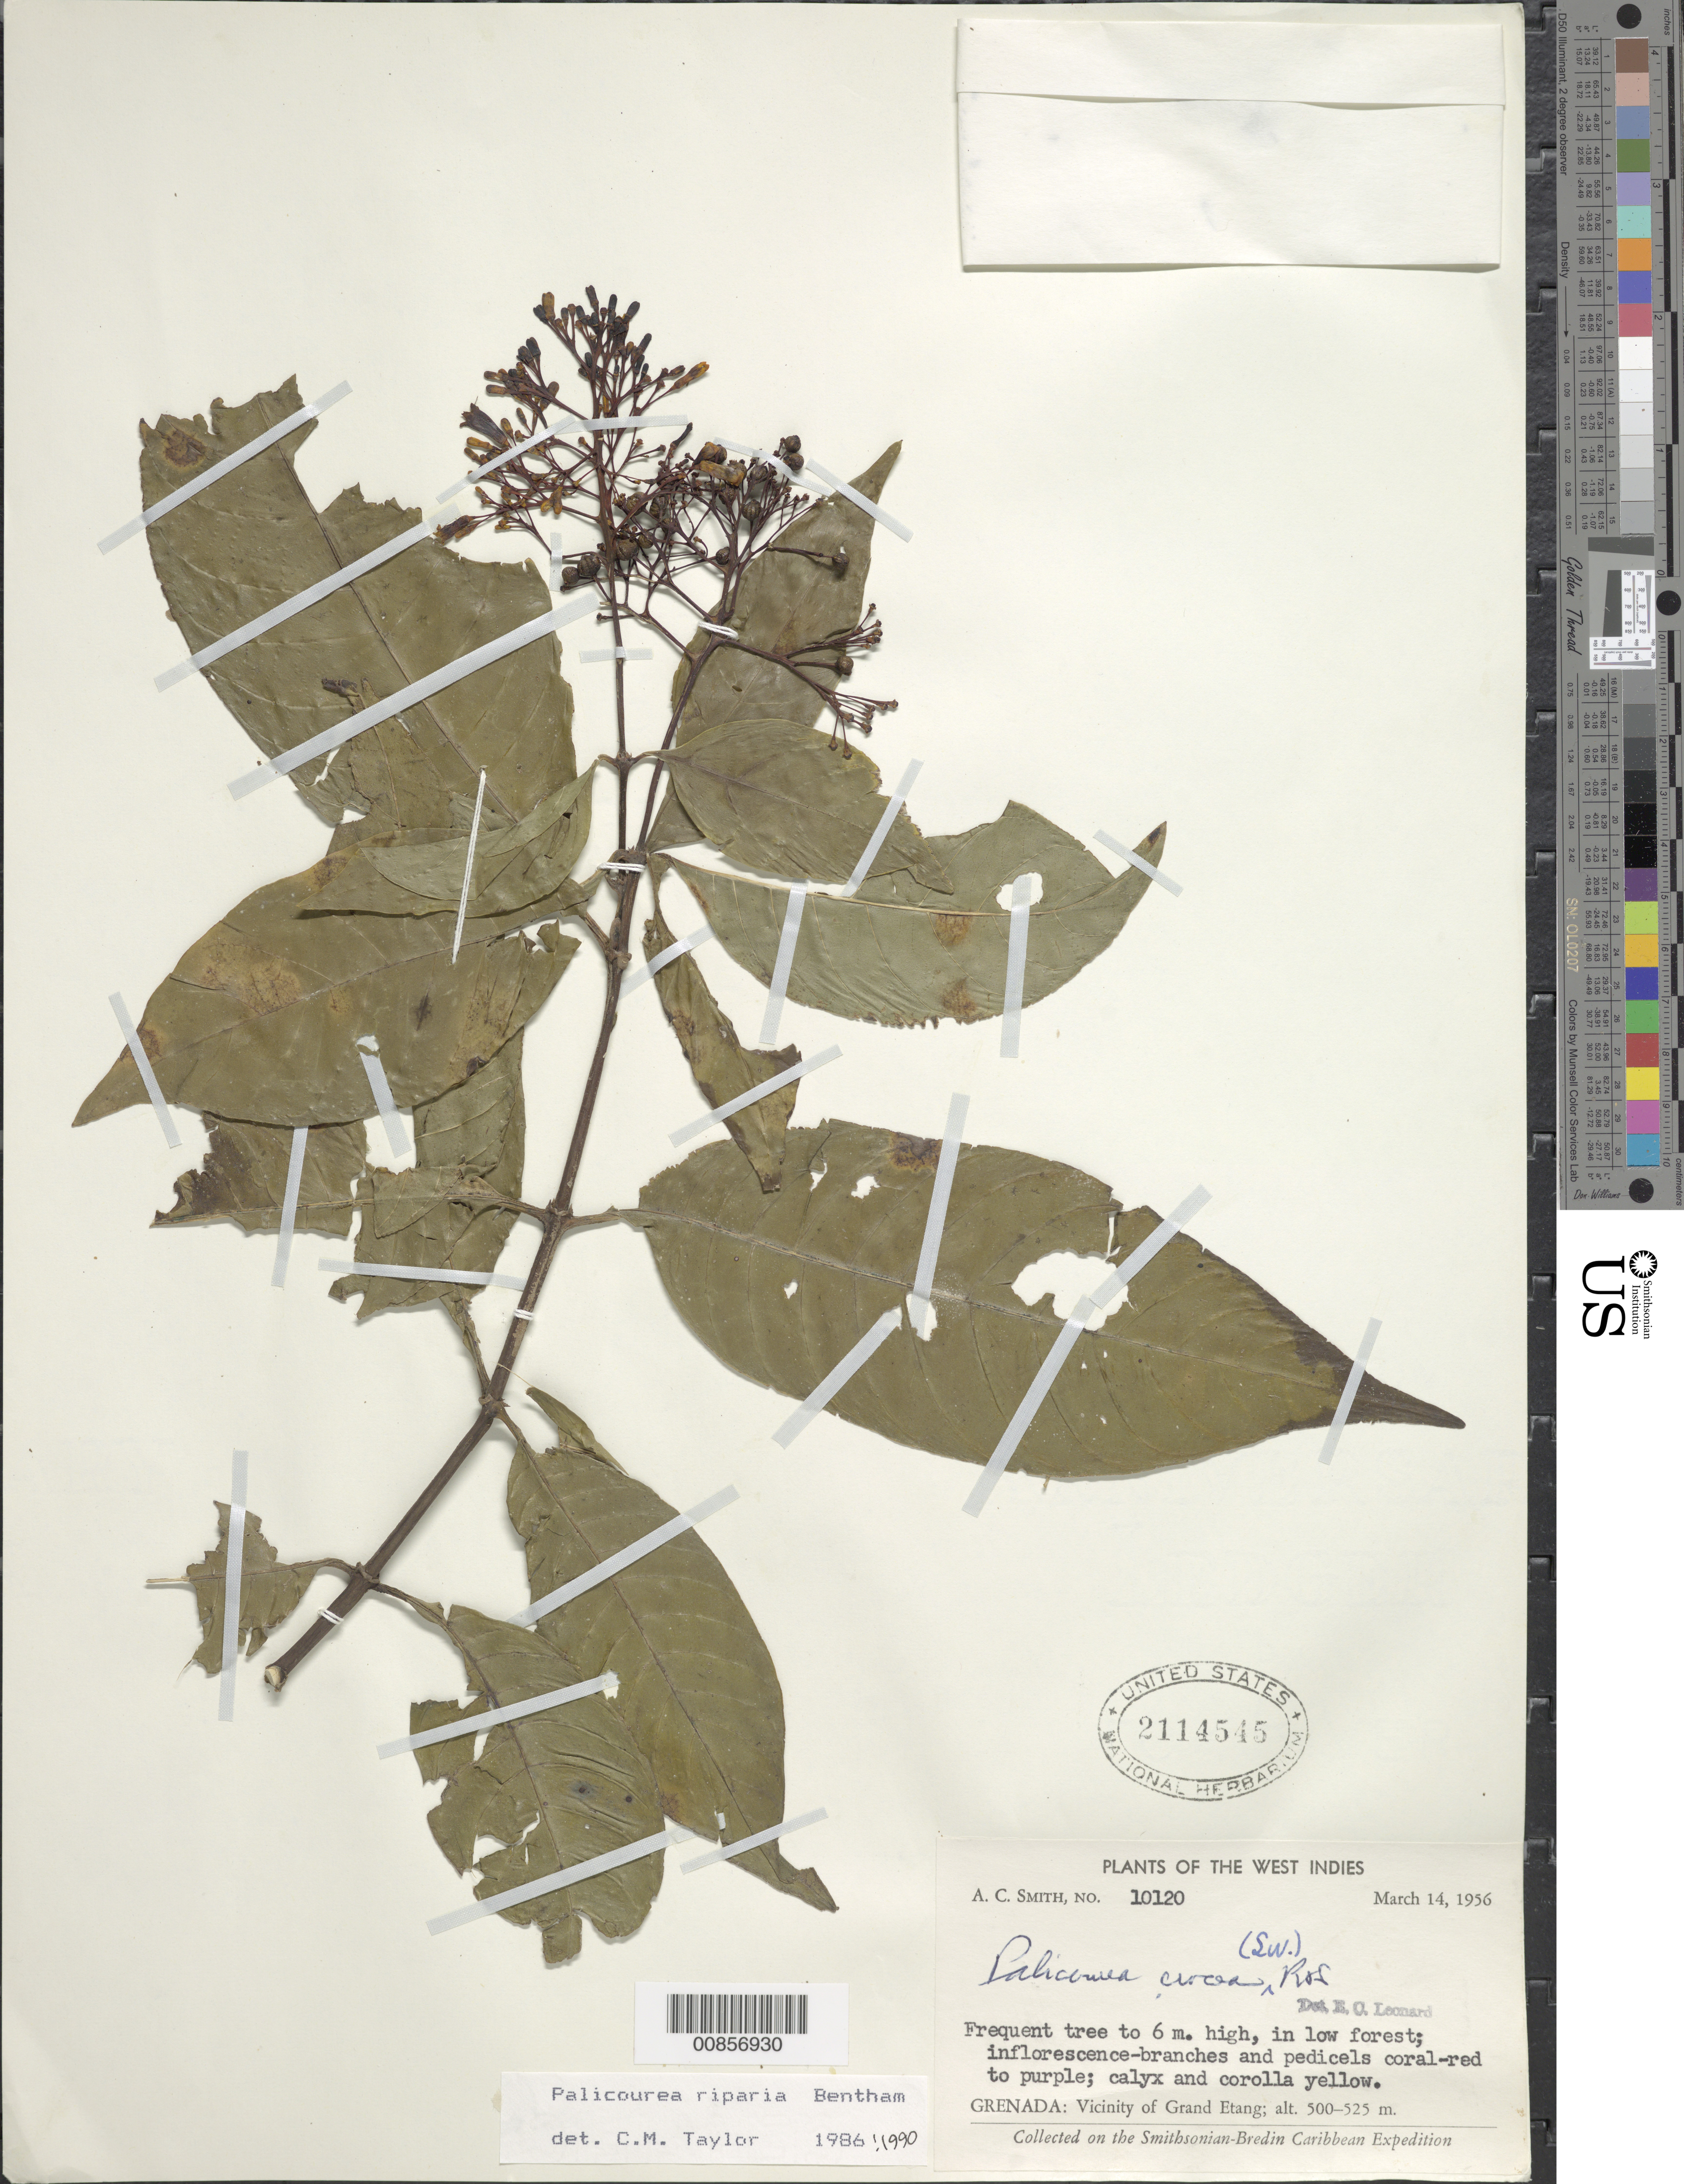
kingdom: Plantae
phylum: Tracheophyta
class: Magnoliopsida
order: Gentianales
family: Rubiaceae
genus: Palicourea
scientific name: Palicourea croceoides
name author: Desv. ex Ham.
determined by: Taylor, Charlotte M.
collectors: A. C. Smith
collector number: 10120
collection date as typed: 14 Mar 1956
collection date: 1956-03-14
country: Grenada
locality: Vicinity of Grand Etang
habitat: In low forest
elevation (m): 500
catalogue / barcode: US 2114545